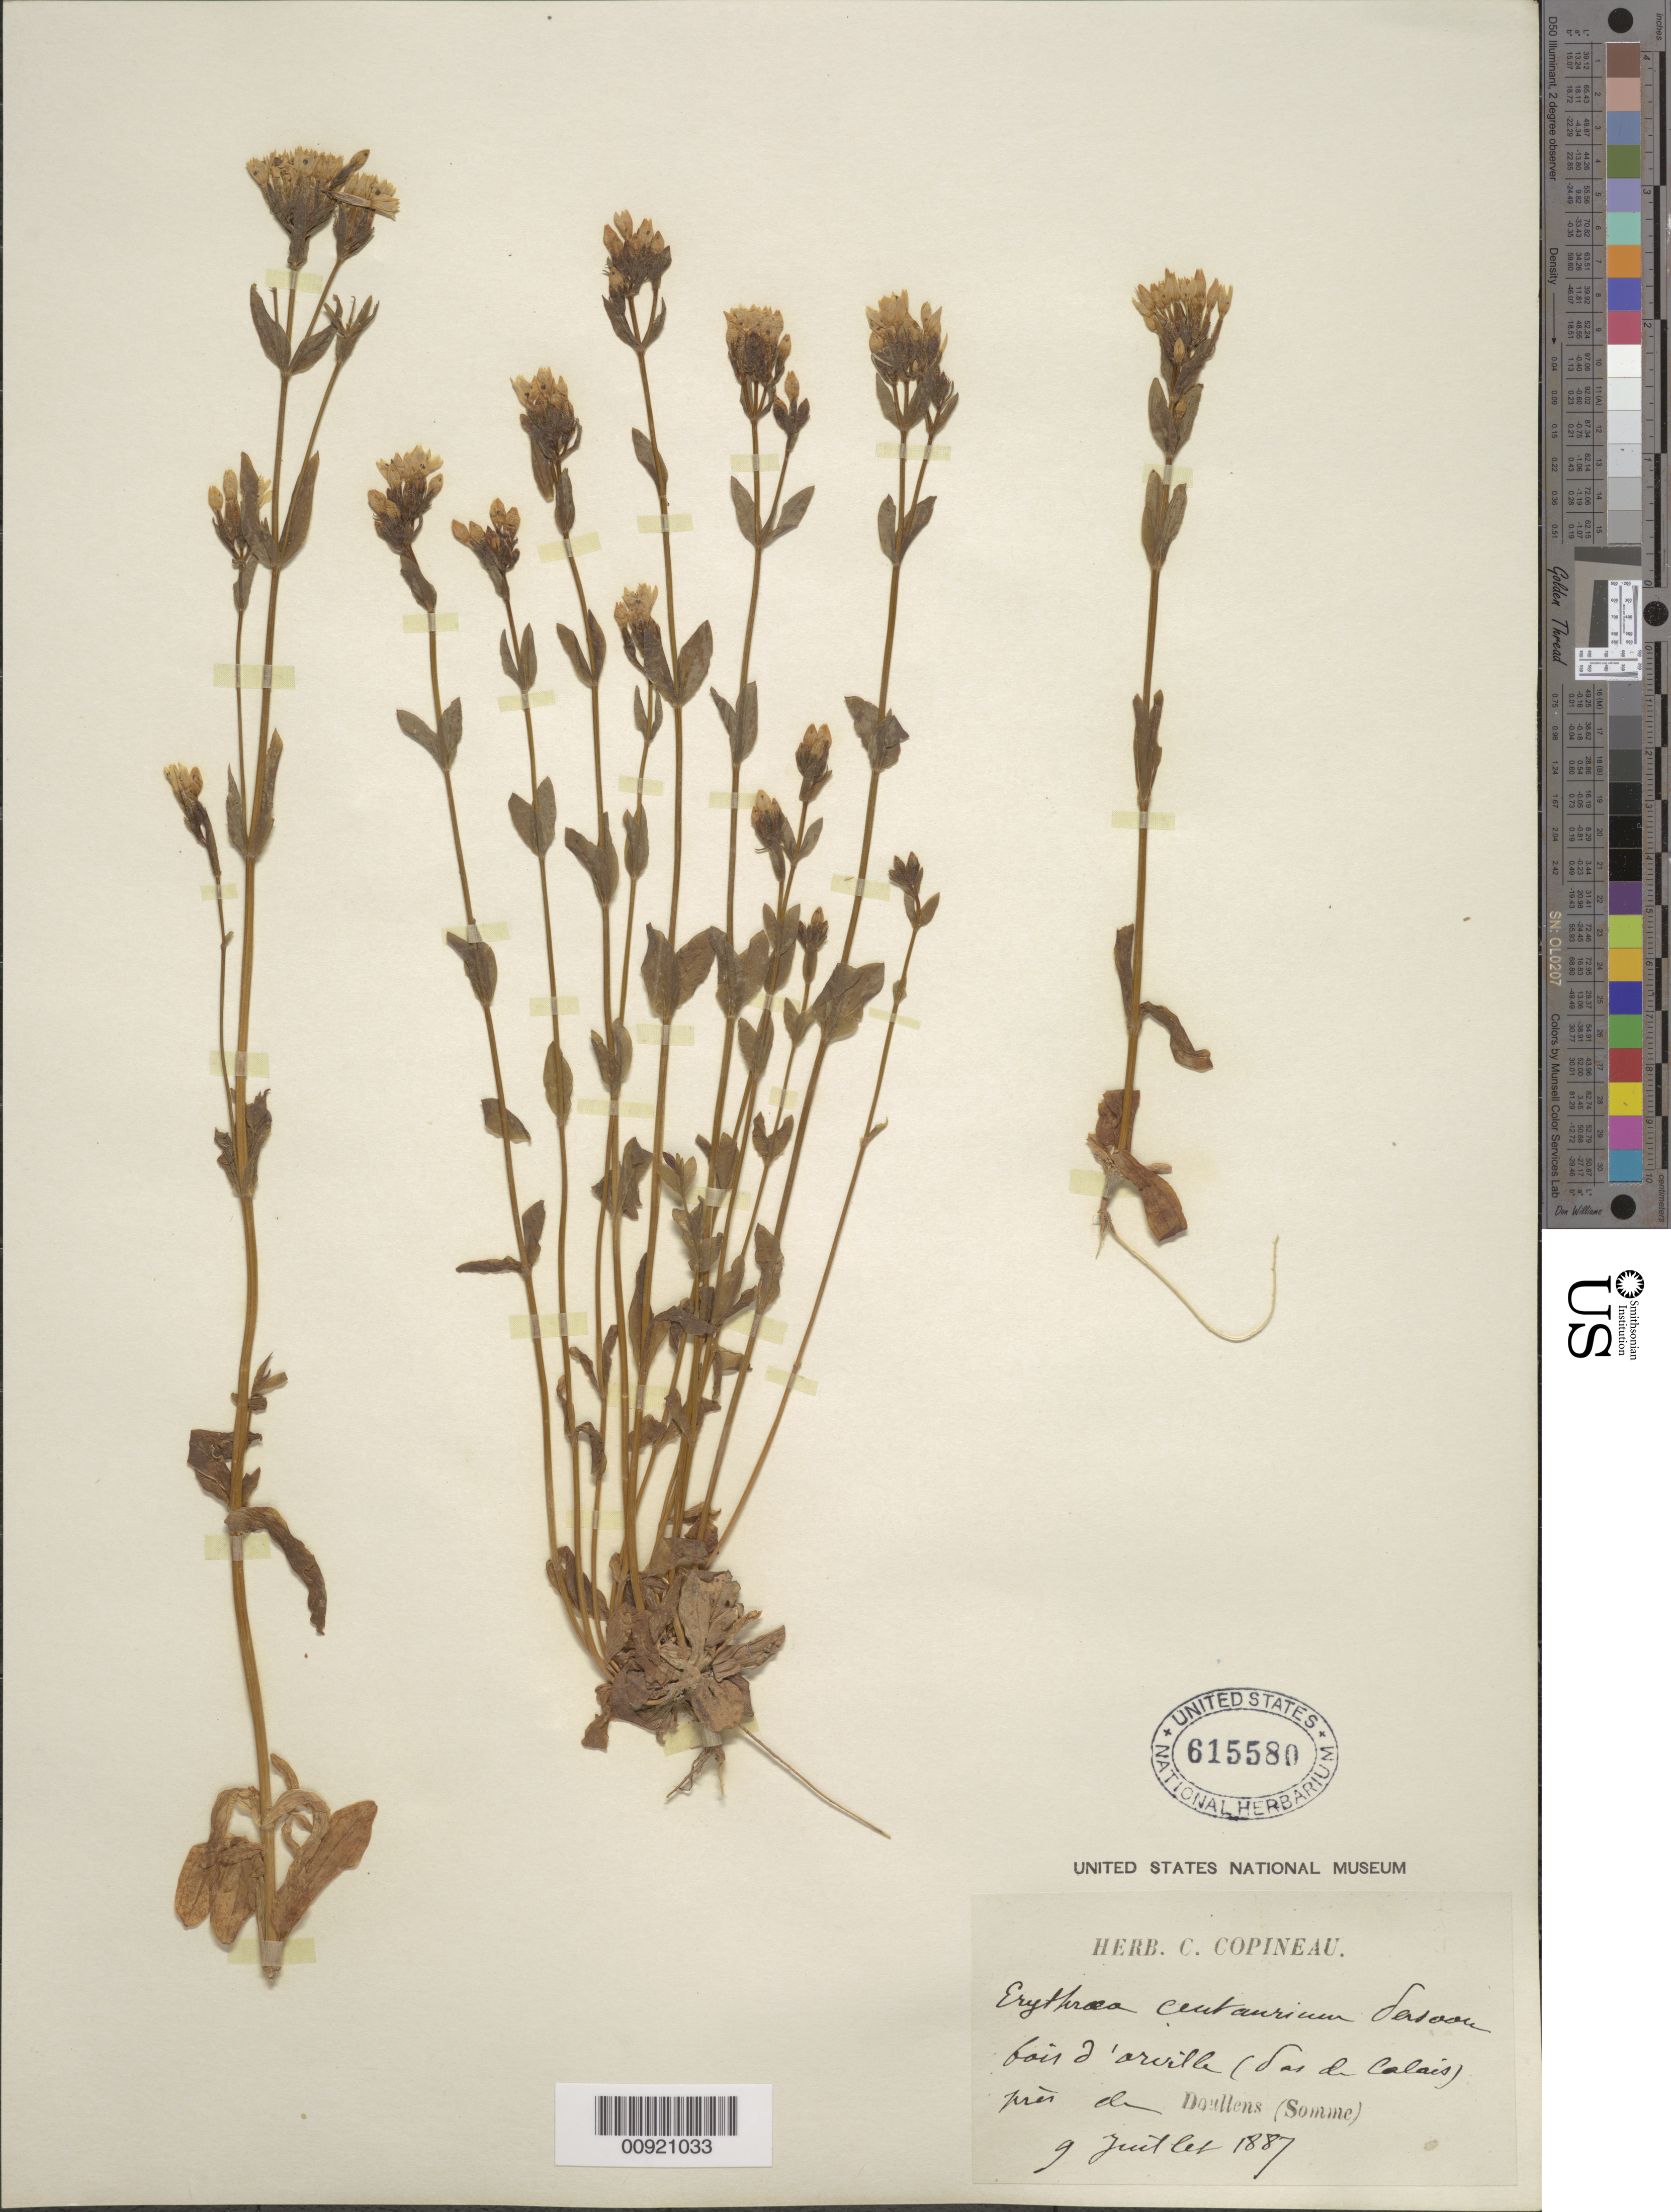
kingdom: Plantae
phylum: Tracheophyta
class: Magnoliopsida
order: Gentianales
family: Gentianaceae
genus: Erythraea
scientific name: Erythraea centaurium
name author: (L.) Borkh.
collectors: C. Copineau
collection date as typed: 09 Jul 1887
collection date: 1887-07-09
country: France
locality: Foir d'arville das de calais pres a Doullens (Somme)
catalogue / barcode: US 615580